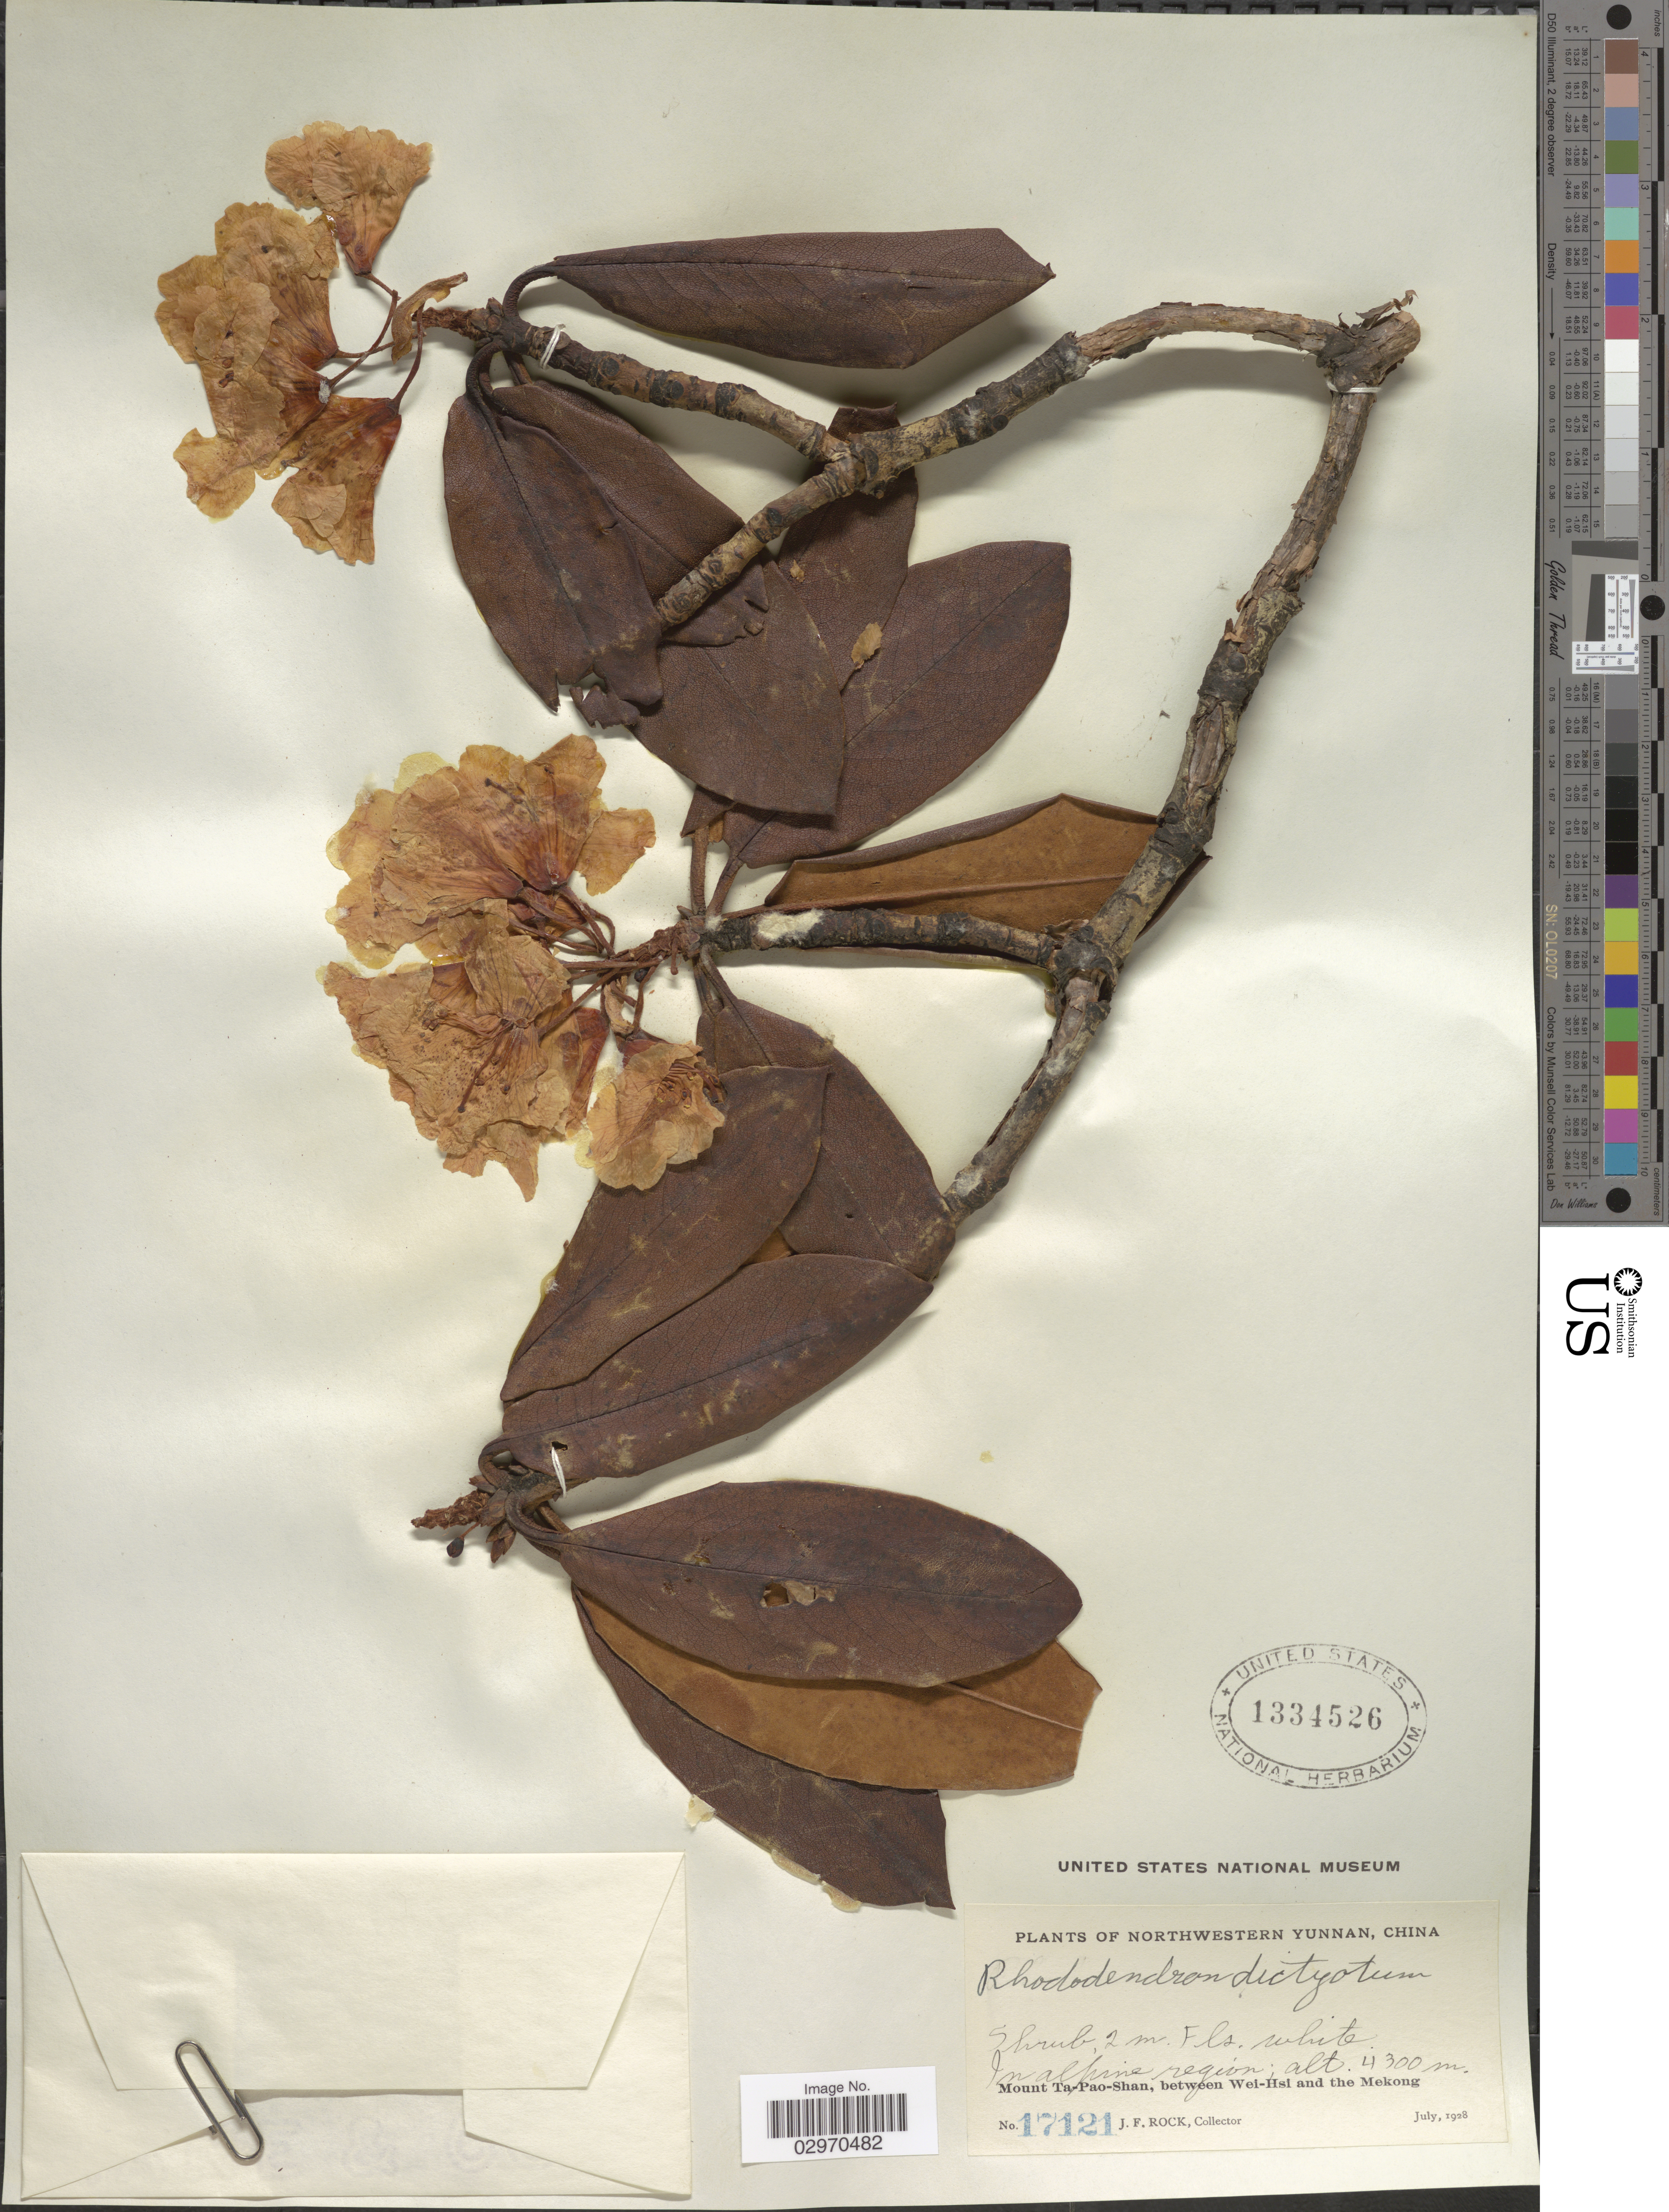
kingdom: Plantae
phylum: Tracheophyta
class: Magnoliopsida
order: Ericales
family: Ericaceae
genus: Rhododendron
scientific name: Rhododendron dictyotum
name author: Balf. f. ex Tagg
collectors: J. Rock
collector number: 17121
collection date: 1928-07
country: China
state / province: Yunnan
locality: Northwestern Yunnan. In alpine region. Mount Ta-Pao-Shan, between Wei-Hsi and the Mekong.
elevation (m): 4300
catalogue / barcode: US 1334526